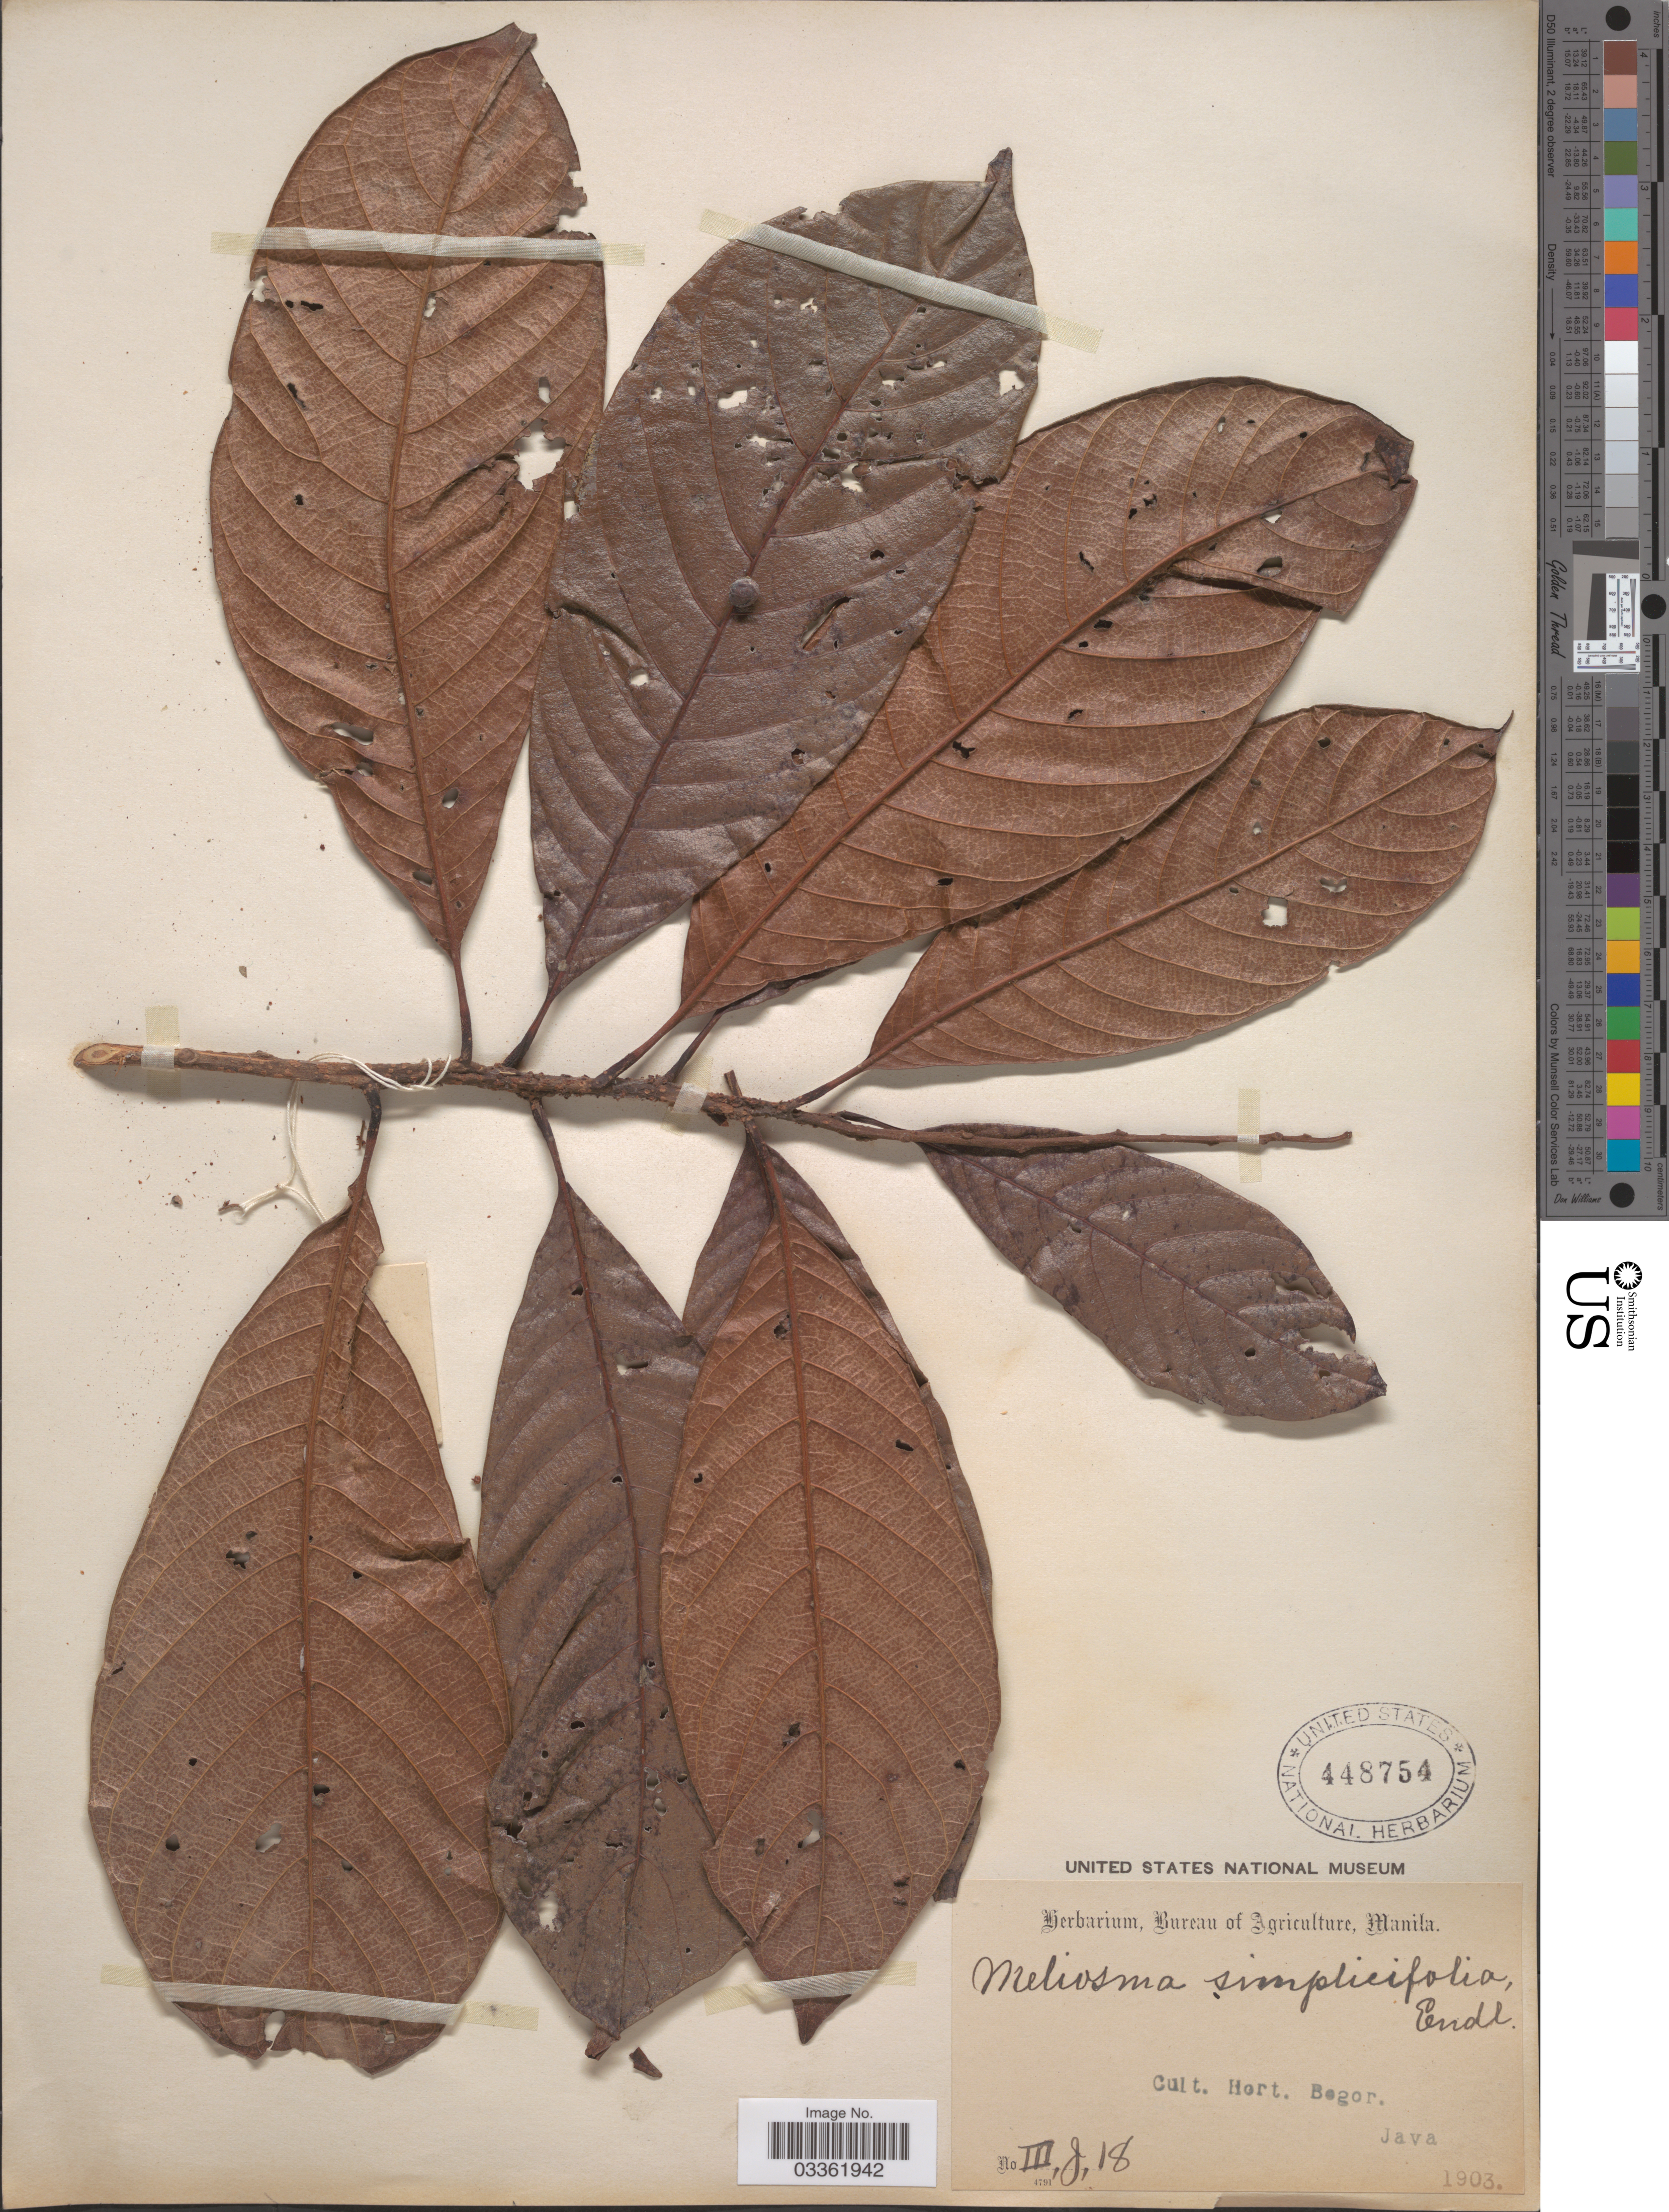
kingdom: Plantae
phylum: Tracheophyta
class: Magnoliopsida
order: Proteales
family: Sabiaceae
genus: Meliosma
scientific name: Meliosma simplicifolia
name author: (Roxb.) Walp.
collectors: ex Herb. Bur. Agric. Manila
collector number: IIIJ18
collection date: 1903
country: Indonesia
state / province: Java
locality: Hort. Bogor.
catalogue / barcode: US 448754